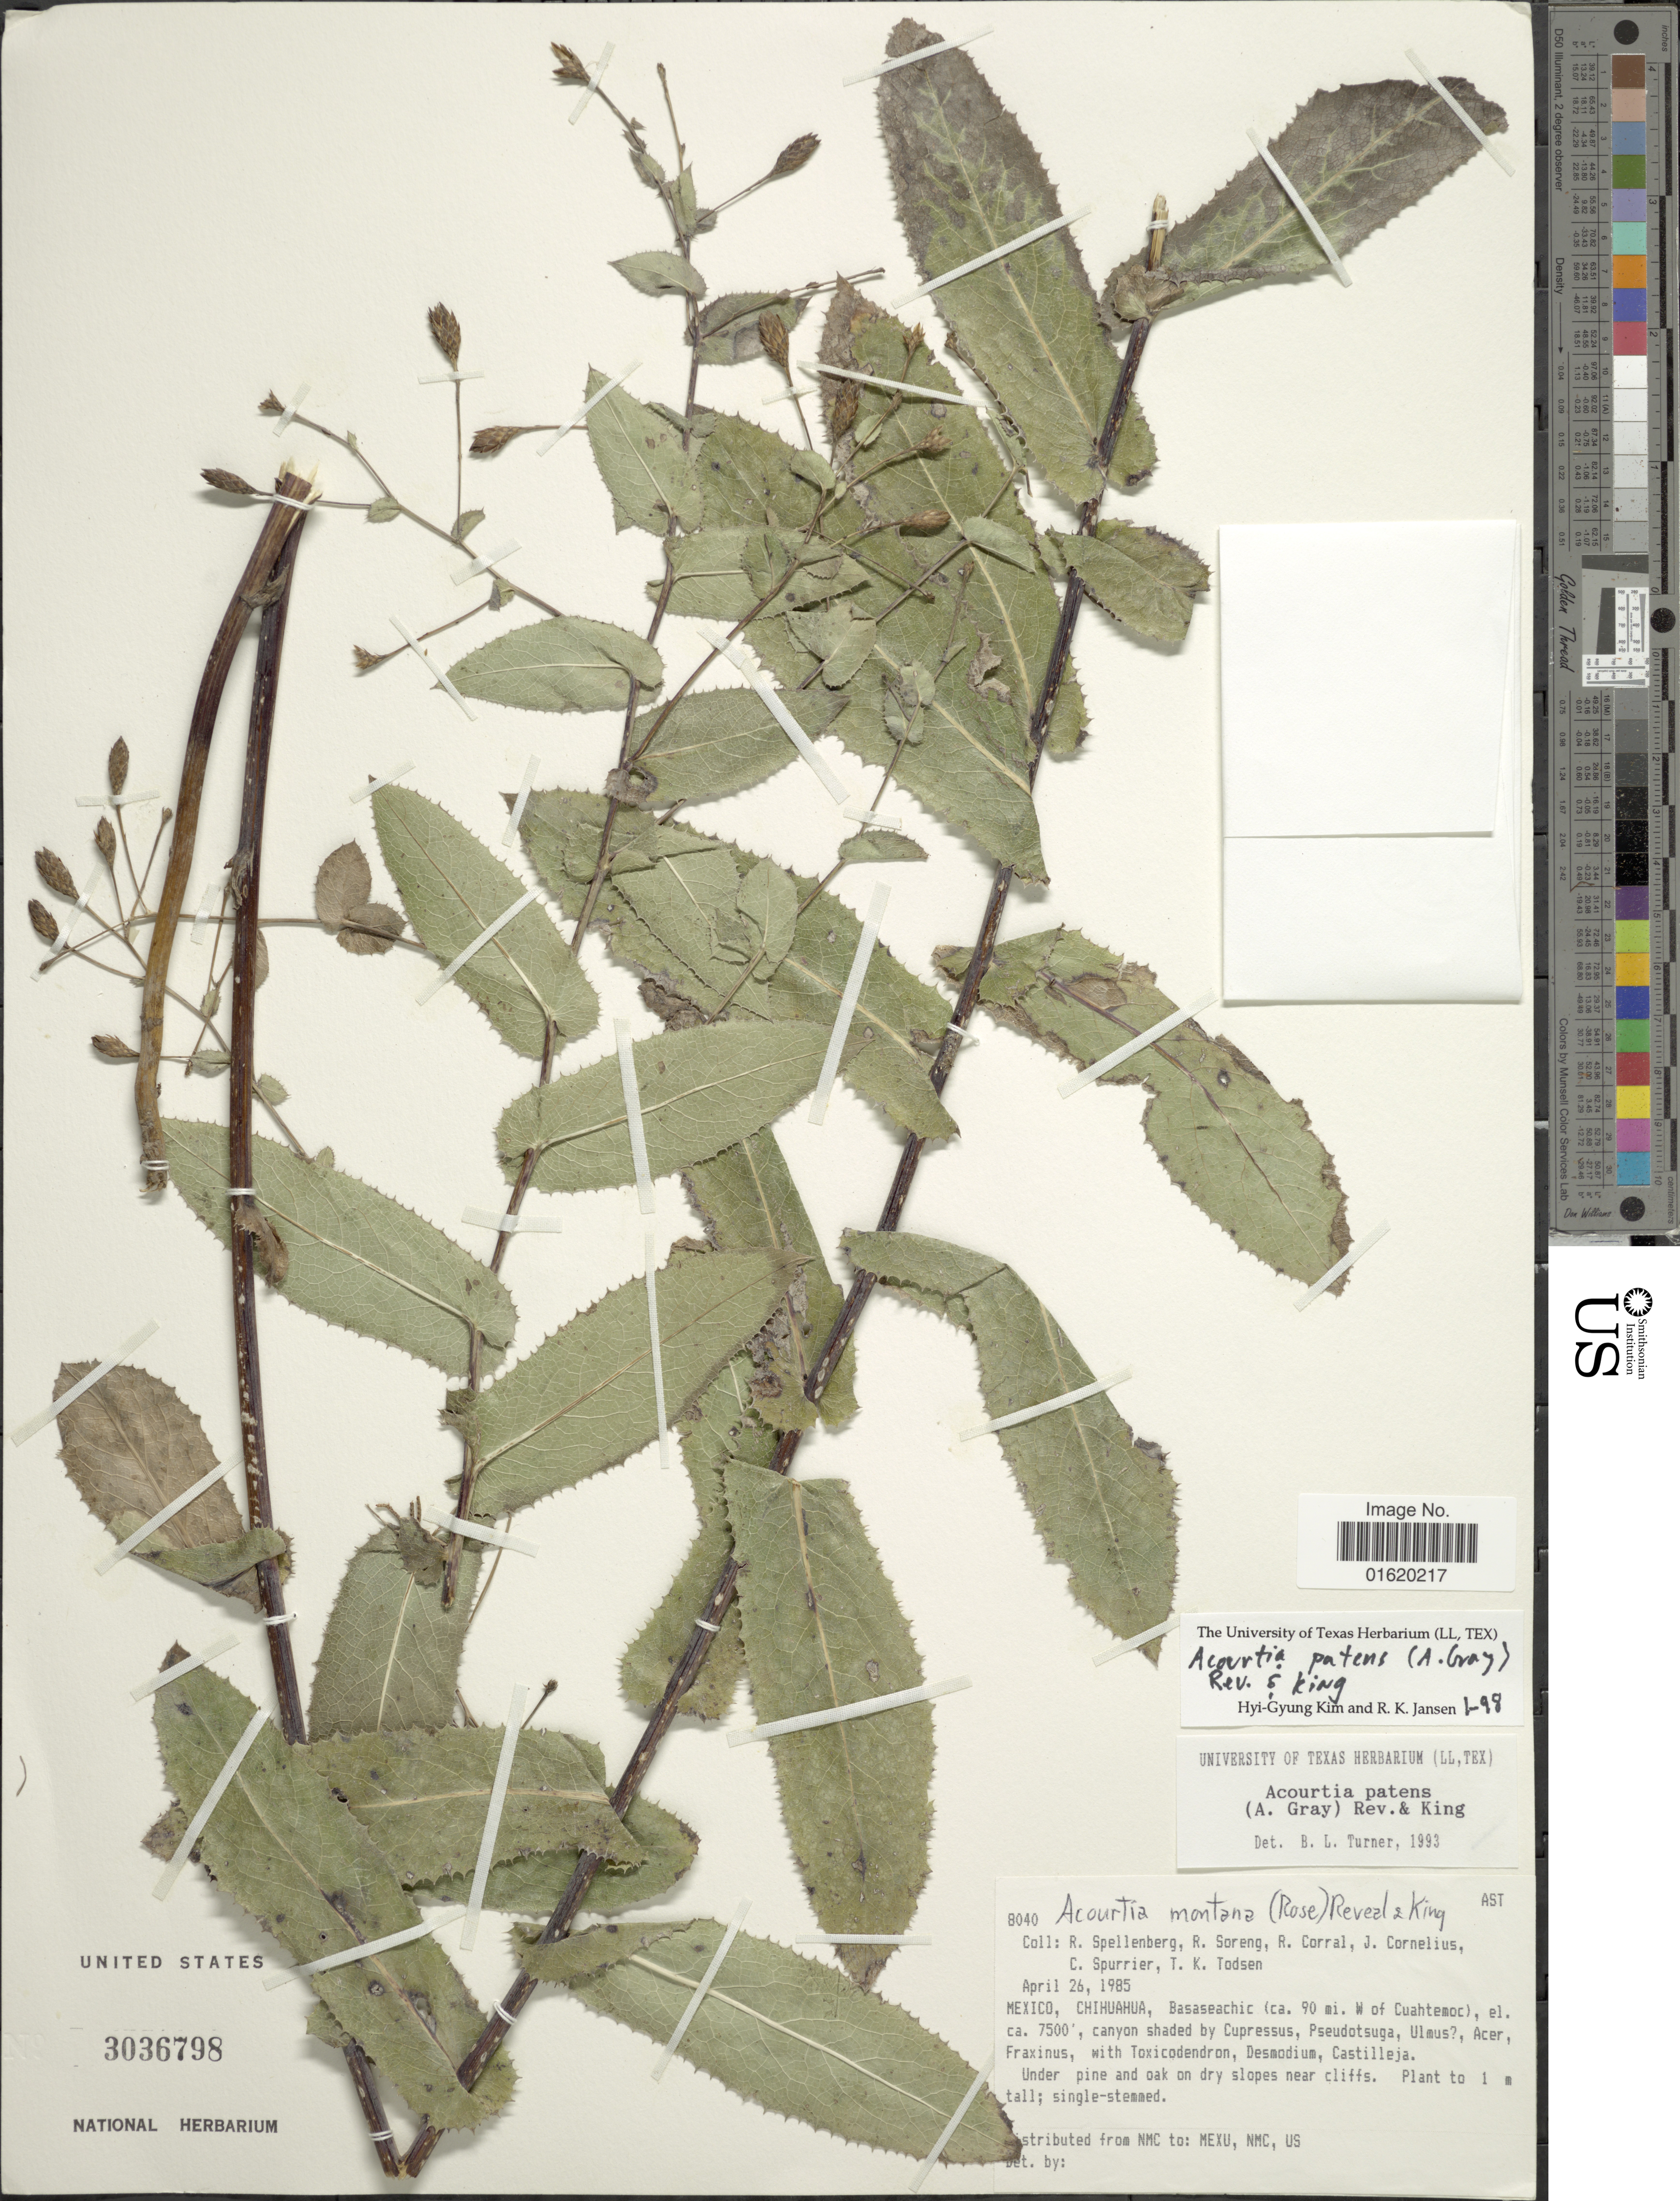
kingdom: Plantae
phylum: Tracheophyta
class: Magnoliopsida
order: Asterales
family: Asteraceae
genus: Acourtia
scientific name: Acourtia patens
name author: (A. Gray) Reveal & R.M. King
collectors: R. Spellenberg, R. J. Soreng, R. Corral, Cornelius, J. & et al.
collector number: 8040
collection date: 1985-04-26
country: Mexico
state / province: Chihuahua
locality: Basaseachic (ca. 9 mi. W of Cuahtemoc), under pine and oak on dry slopes near cliffs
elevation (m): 2286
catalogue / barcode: US 3036798